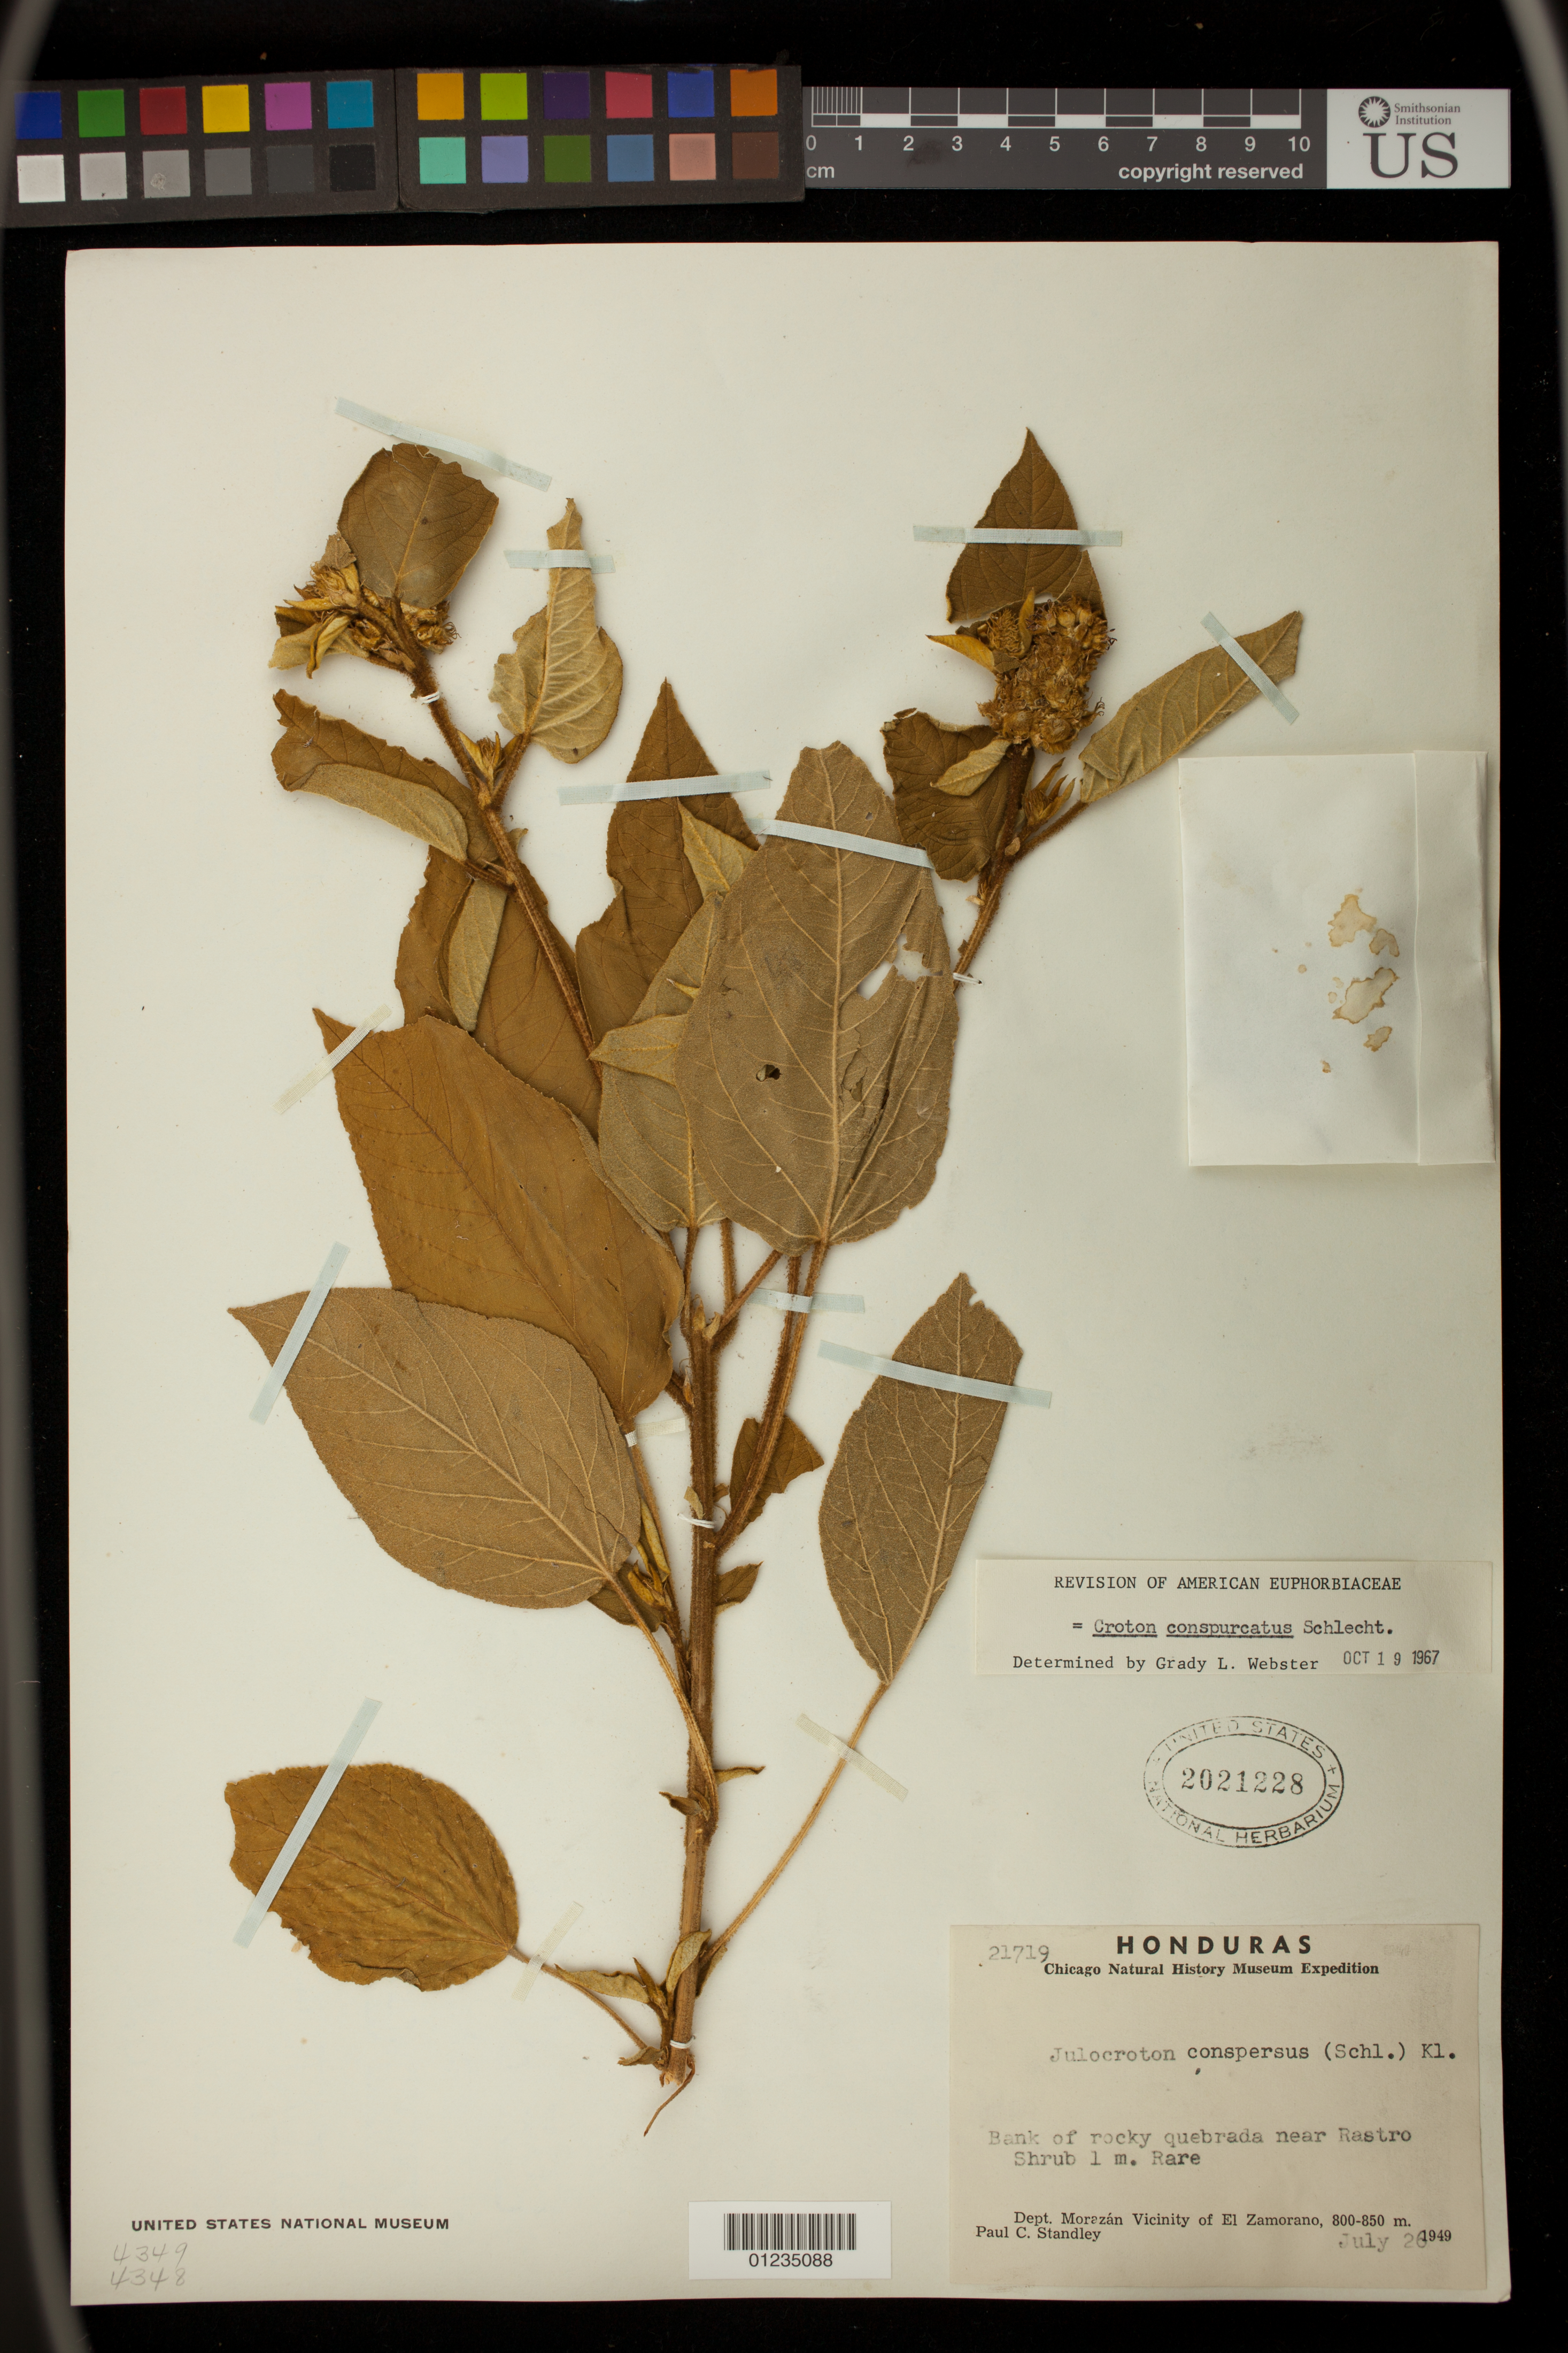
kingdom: Plantae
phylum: Tracheophyta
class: Magnoliopsida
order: Malpighiales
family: Euphorbiaceae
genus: Julocroton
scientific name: Julocroton conspurcatus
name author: (Schltdl.) Klotzsch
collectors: P. C. Standley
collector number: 21719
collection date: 1949-07-26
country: Honduras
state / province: Fco. Morazán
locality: Bank of rocky quebrada near Rastro.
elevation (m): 800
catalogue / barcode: US 2021228